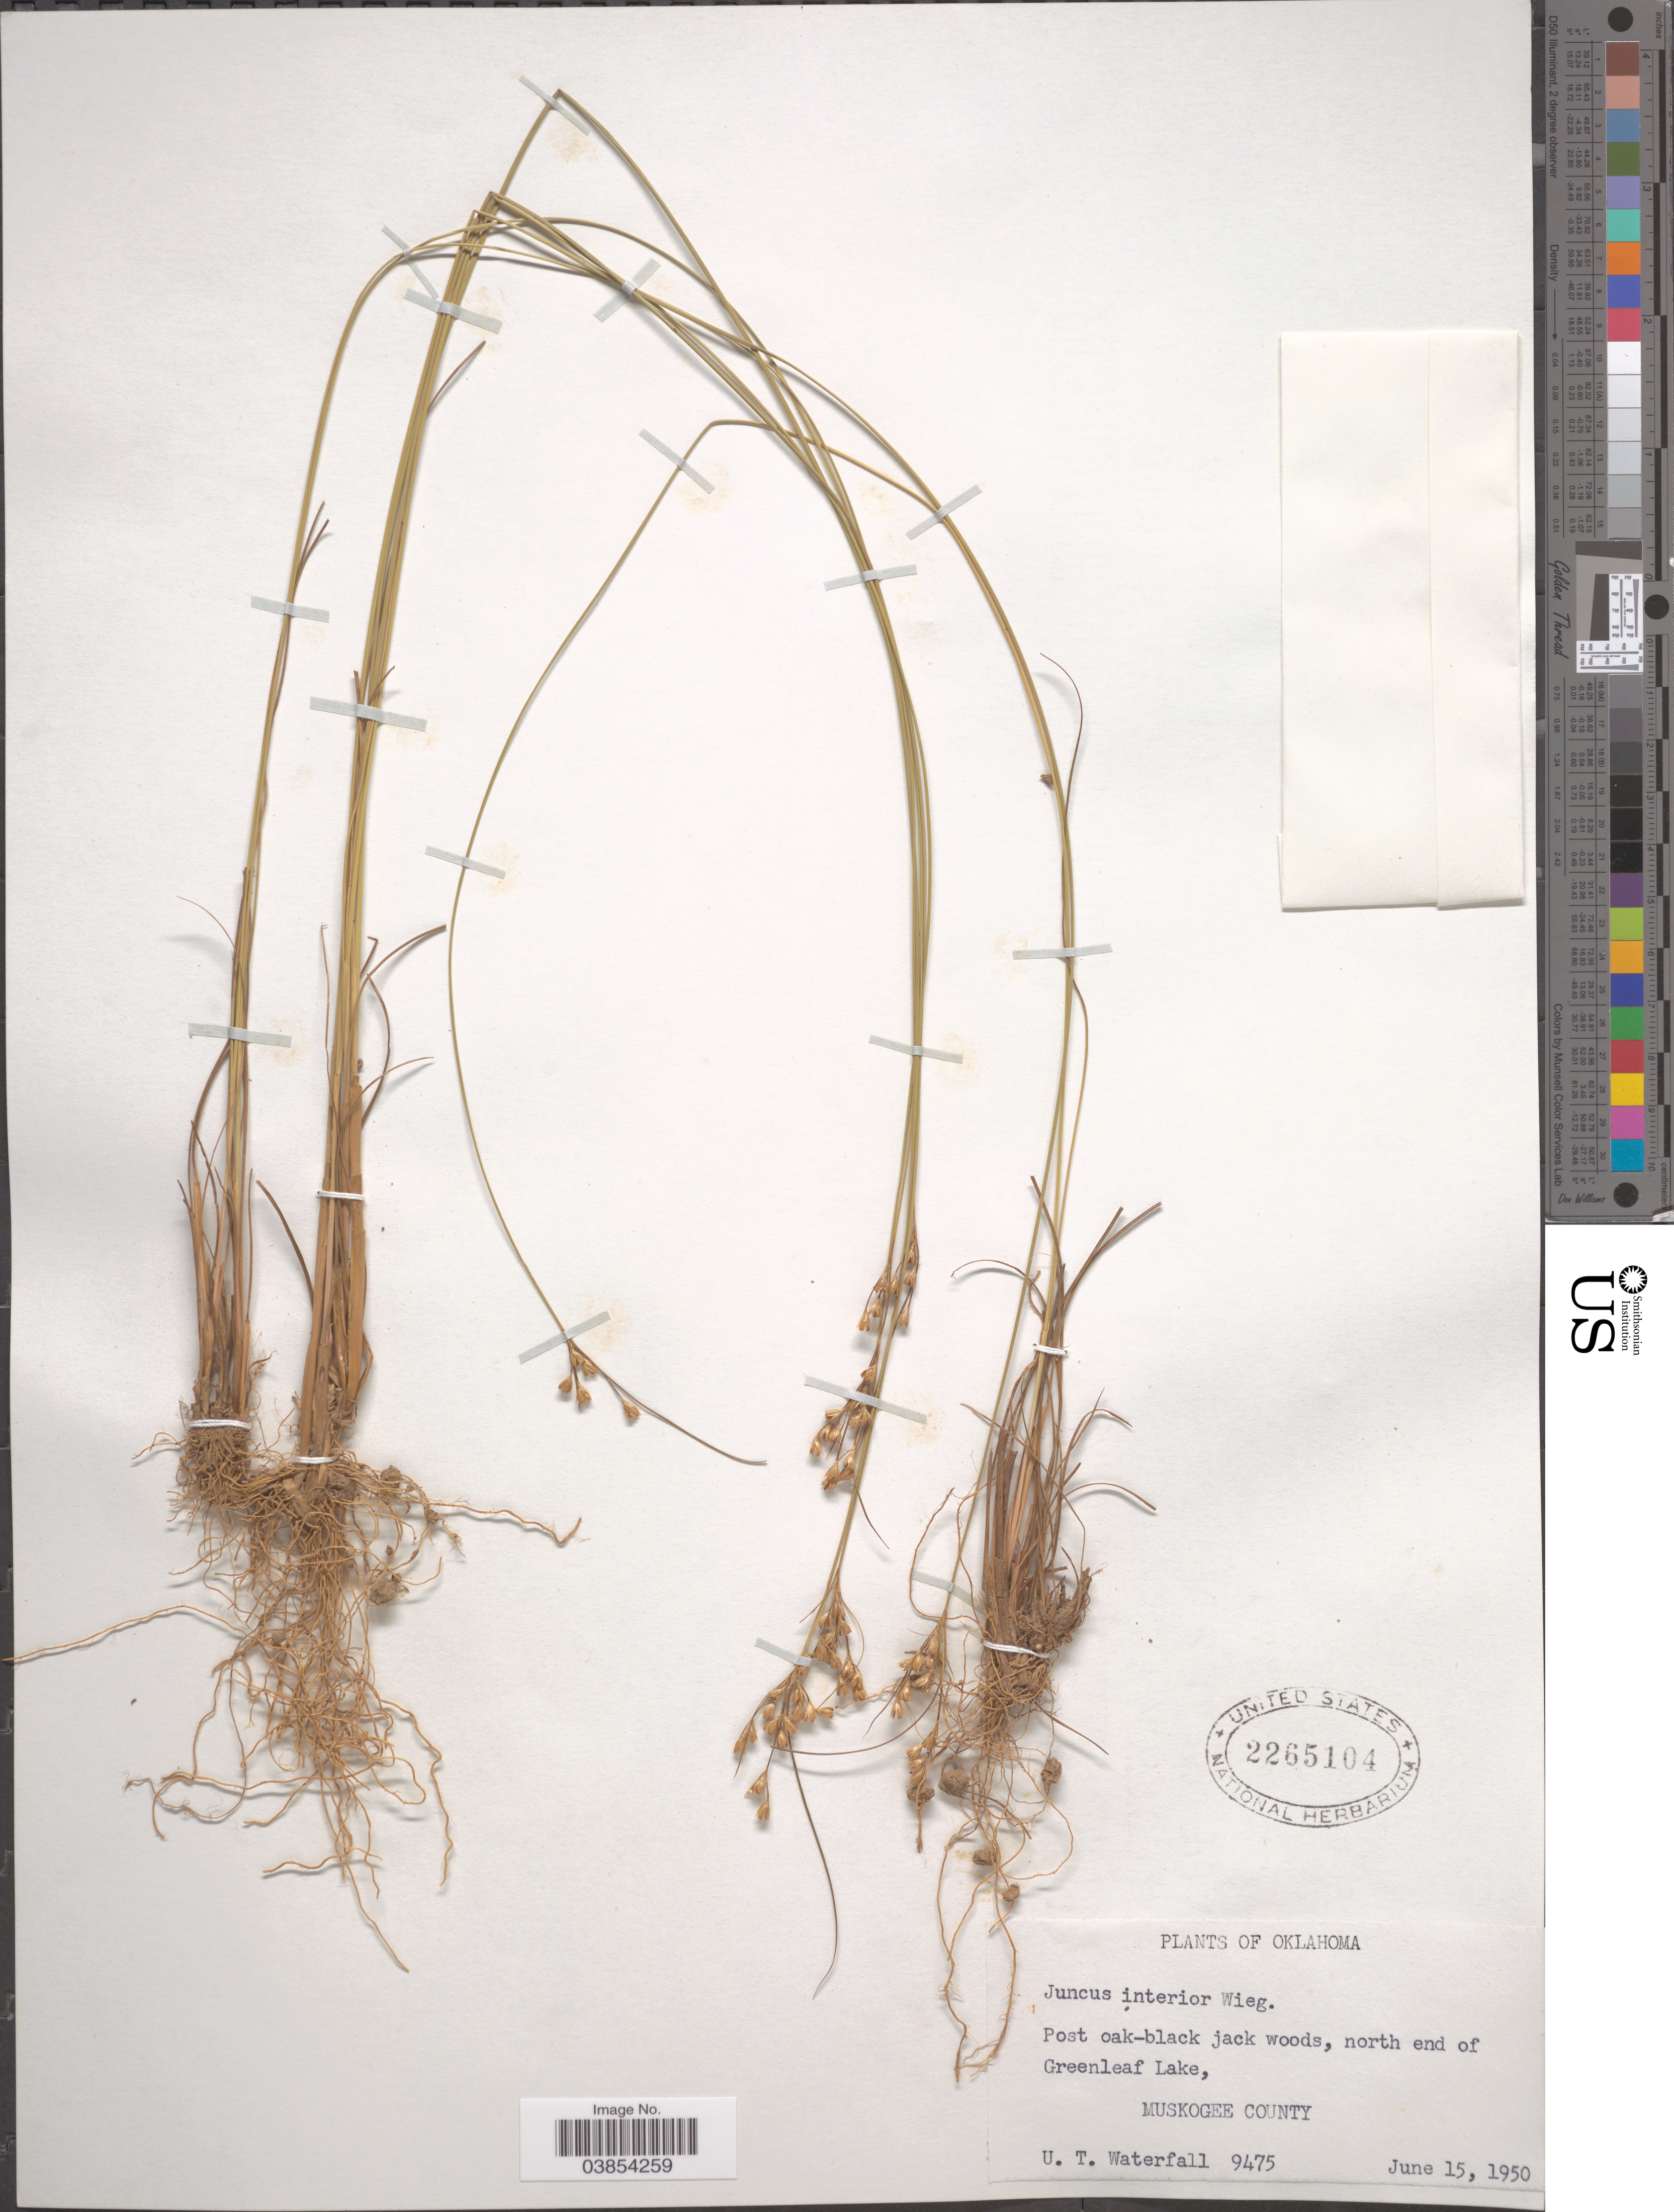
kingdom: Plantae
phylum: Tracheophyta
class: Liliopsida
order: Poales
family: Juncaceae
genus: Juncus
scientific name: Juncus interior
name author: Wiegand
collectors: U. T. Waterfall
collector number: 9475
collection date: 1950-06-15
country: United States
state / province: Oklahoma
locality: North end of Greenleaf Lake, Muskogee County.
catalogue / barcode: US 2265104